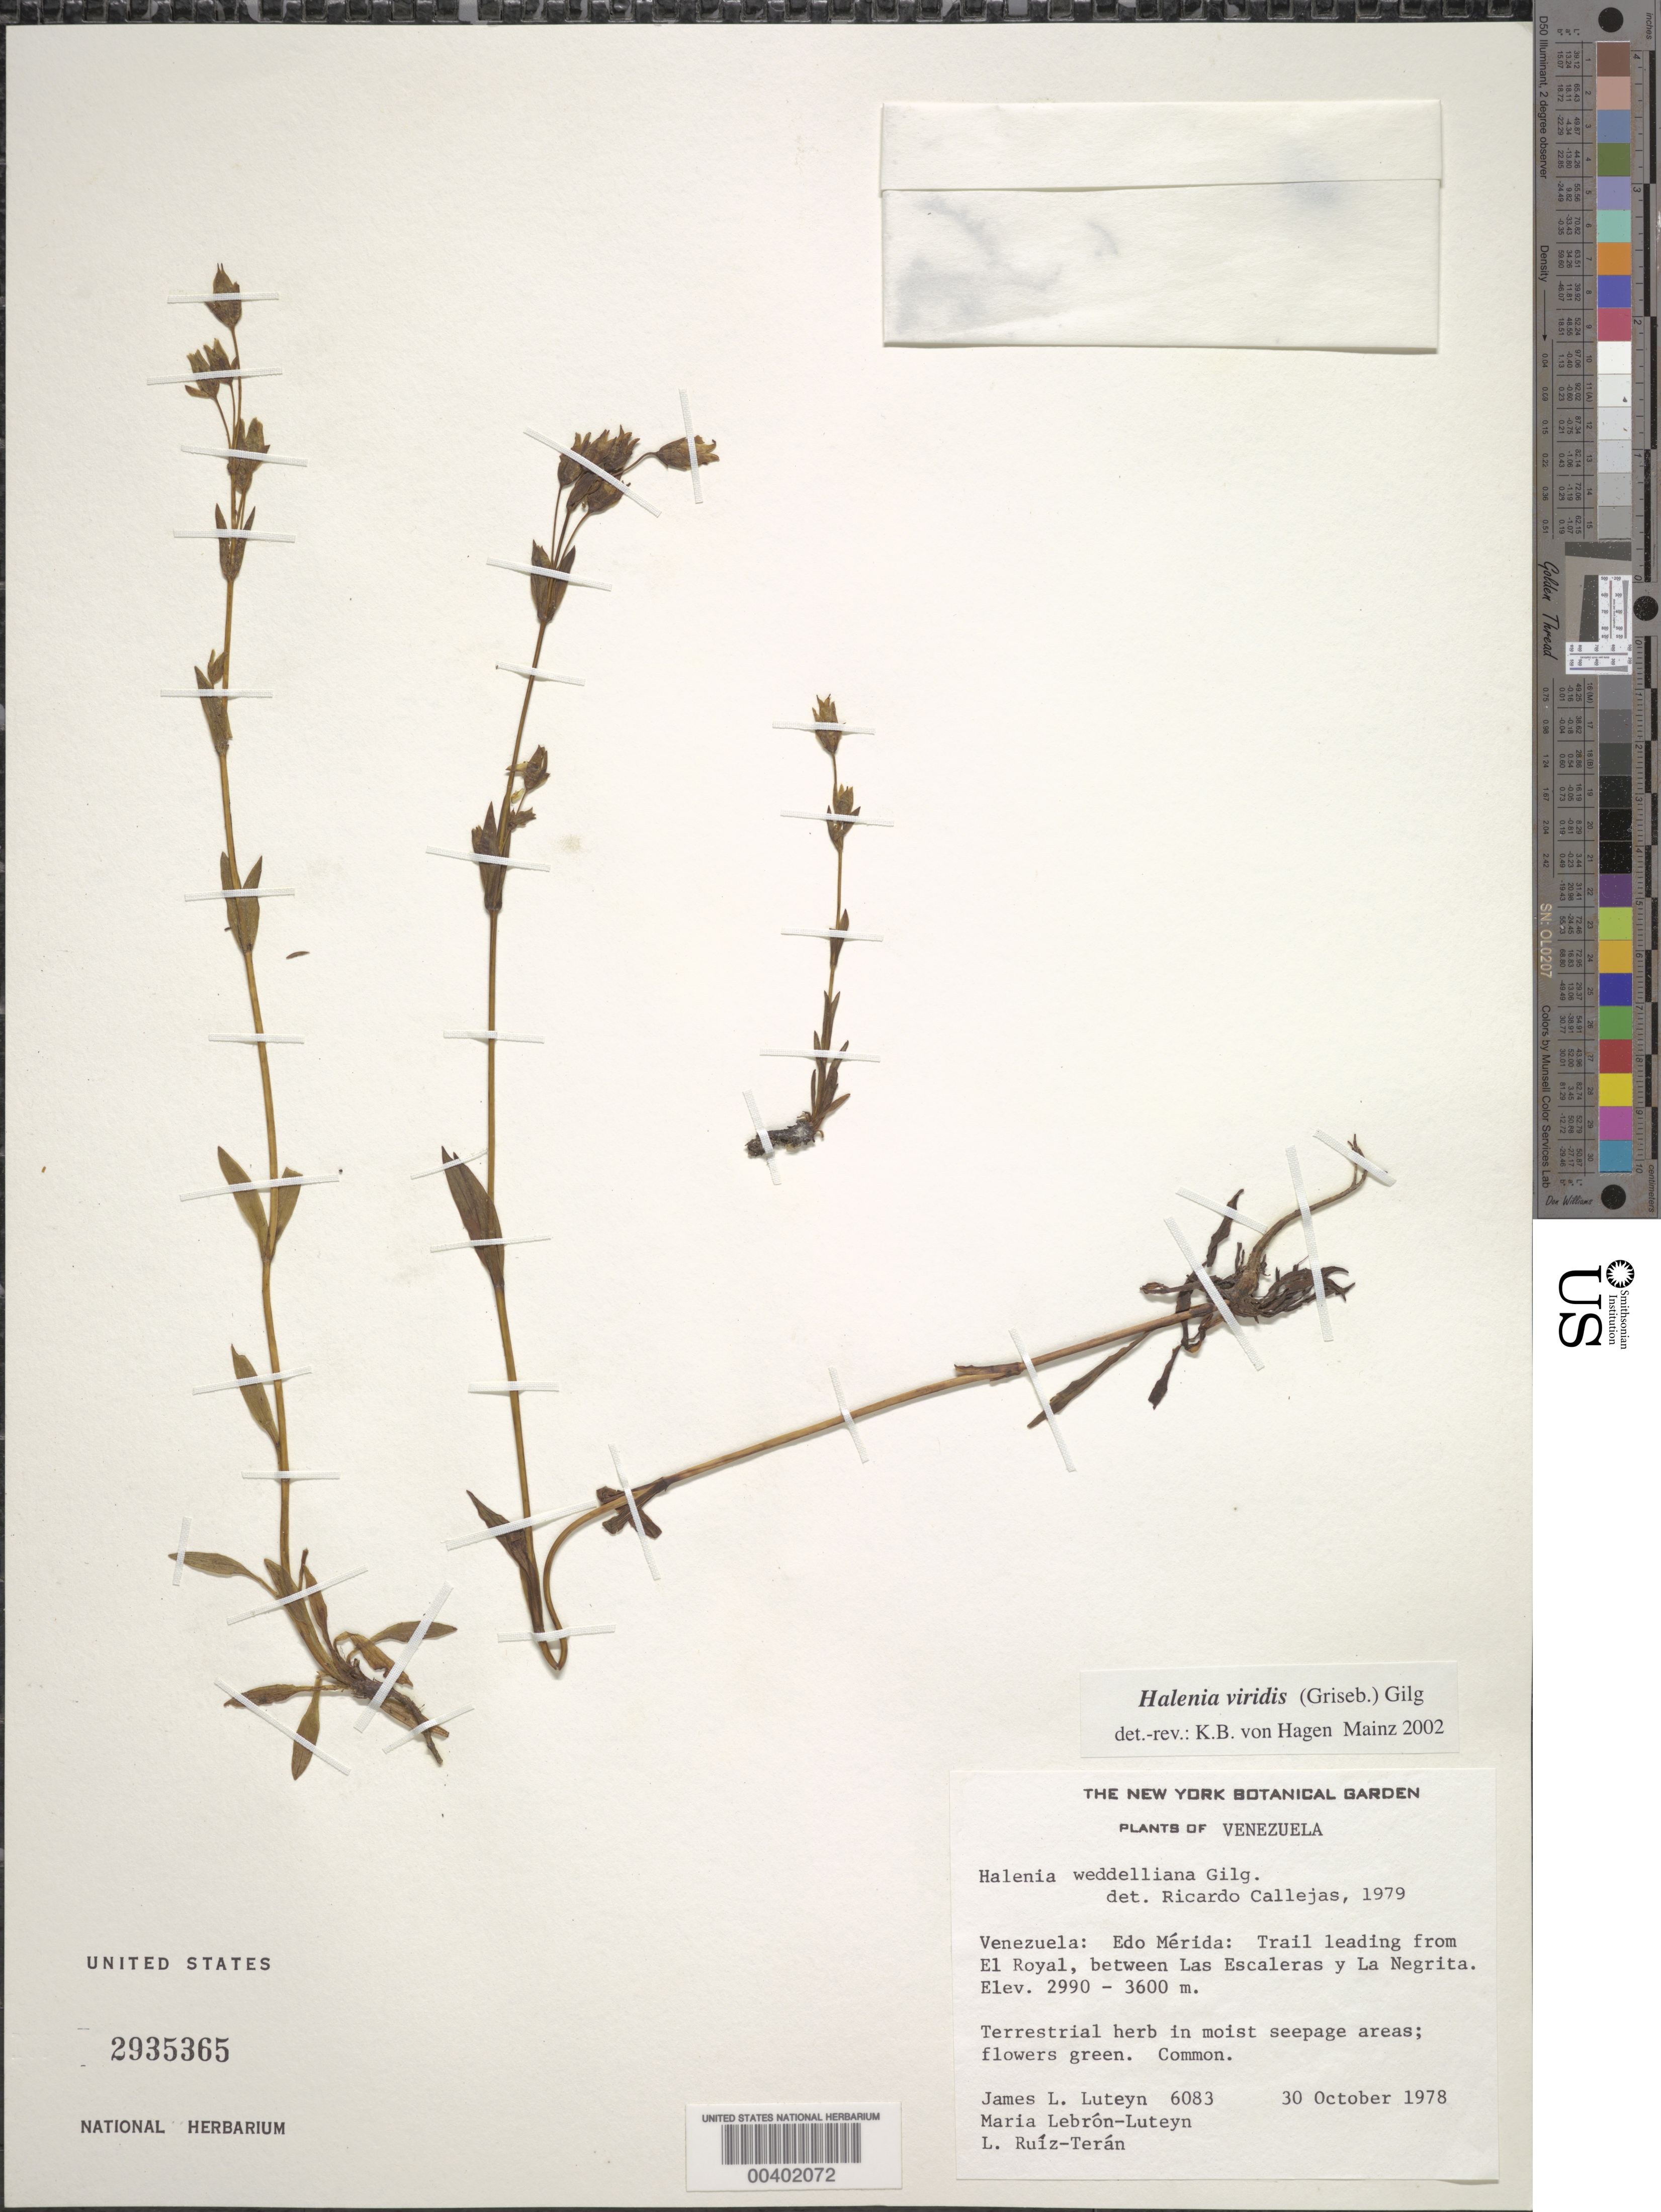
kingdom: Plantae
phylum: Tracheophyta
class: Magnoliopsida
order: Gentianales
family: Gentianaceae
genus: Halenia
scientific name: Halenia viridis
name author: (Griseb.) Gilg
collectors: J. L. Luteyn, M. L. Lebrón-Luteyn & L. E. Ruíz-Terán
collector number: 6083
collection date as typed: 30 Oct 1978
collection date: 1978-10-30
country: Venezuela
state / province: Mérida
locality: Trail leading from El Royal, between Las Escaleras and La Negrita.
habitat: Moist seepage area.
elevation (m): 2990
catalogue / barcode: US 2935365